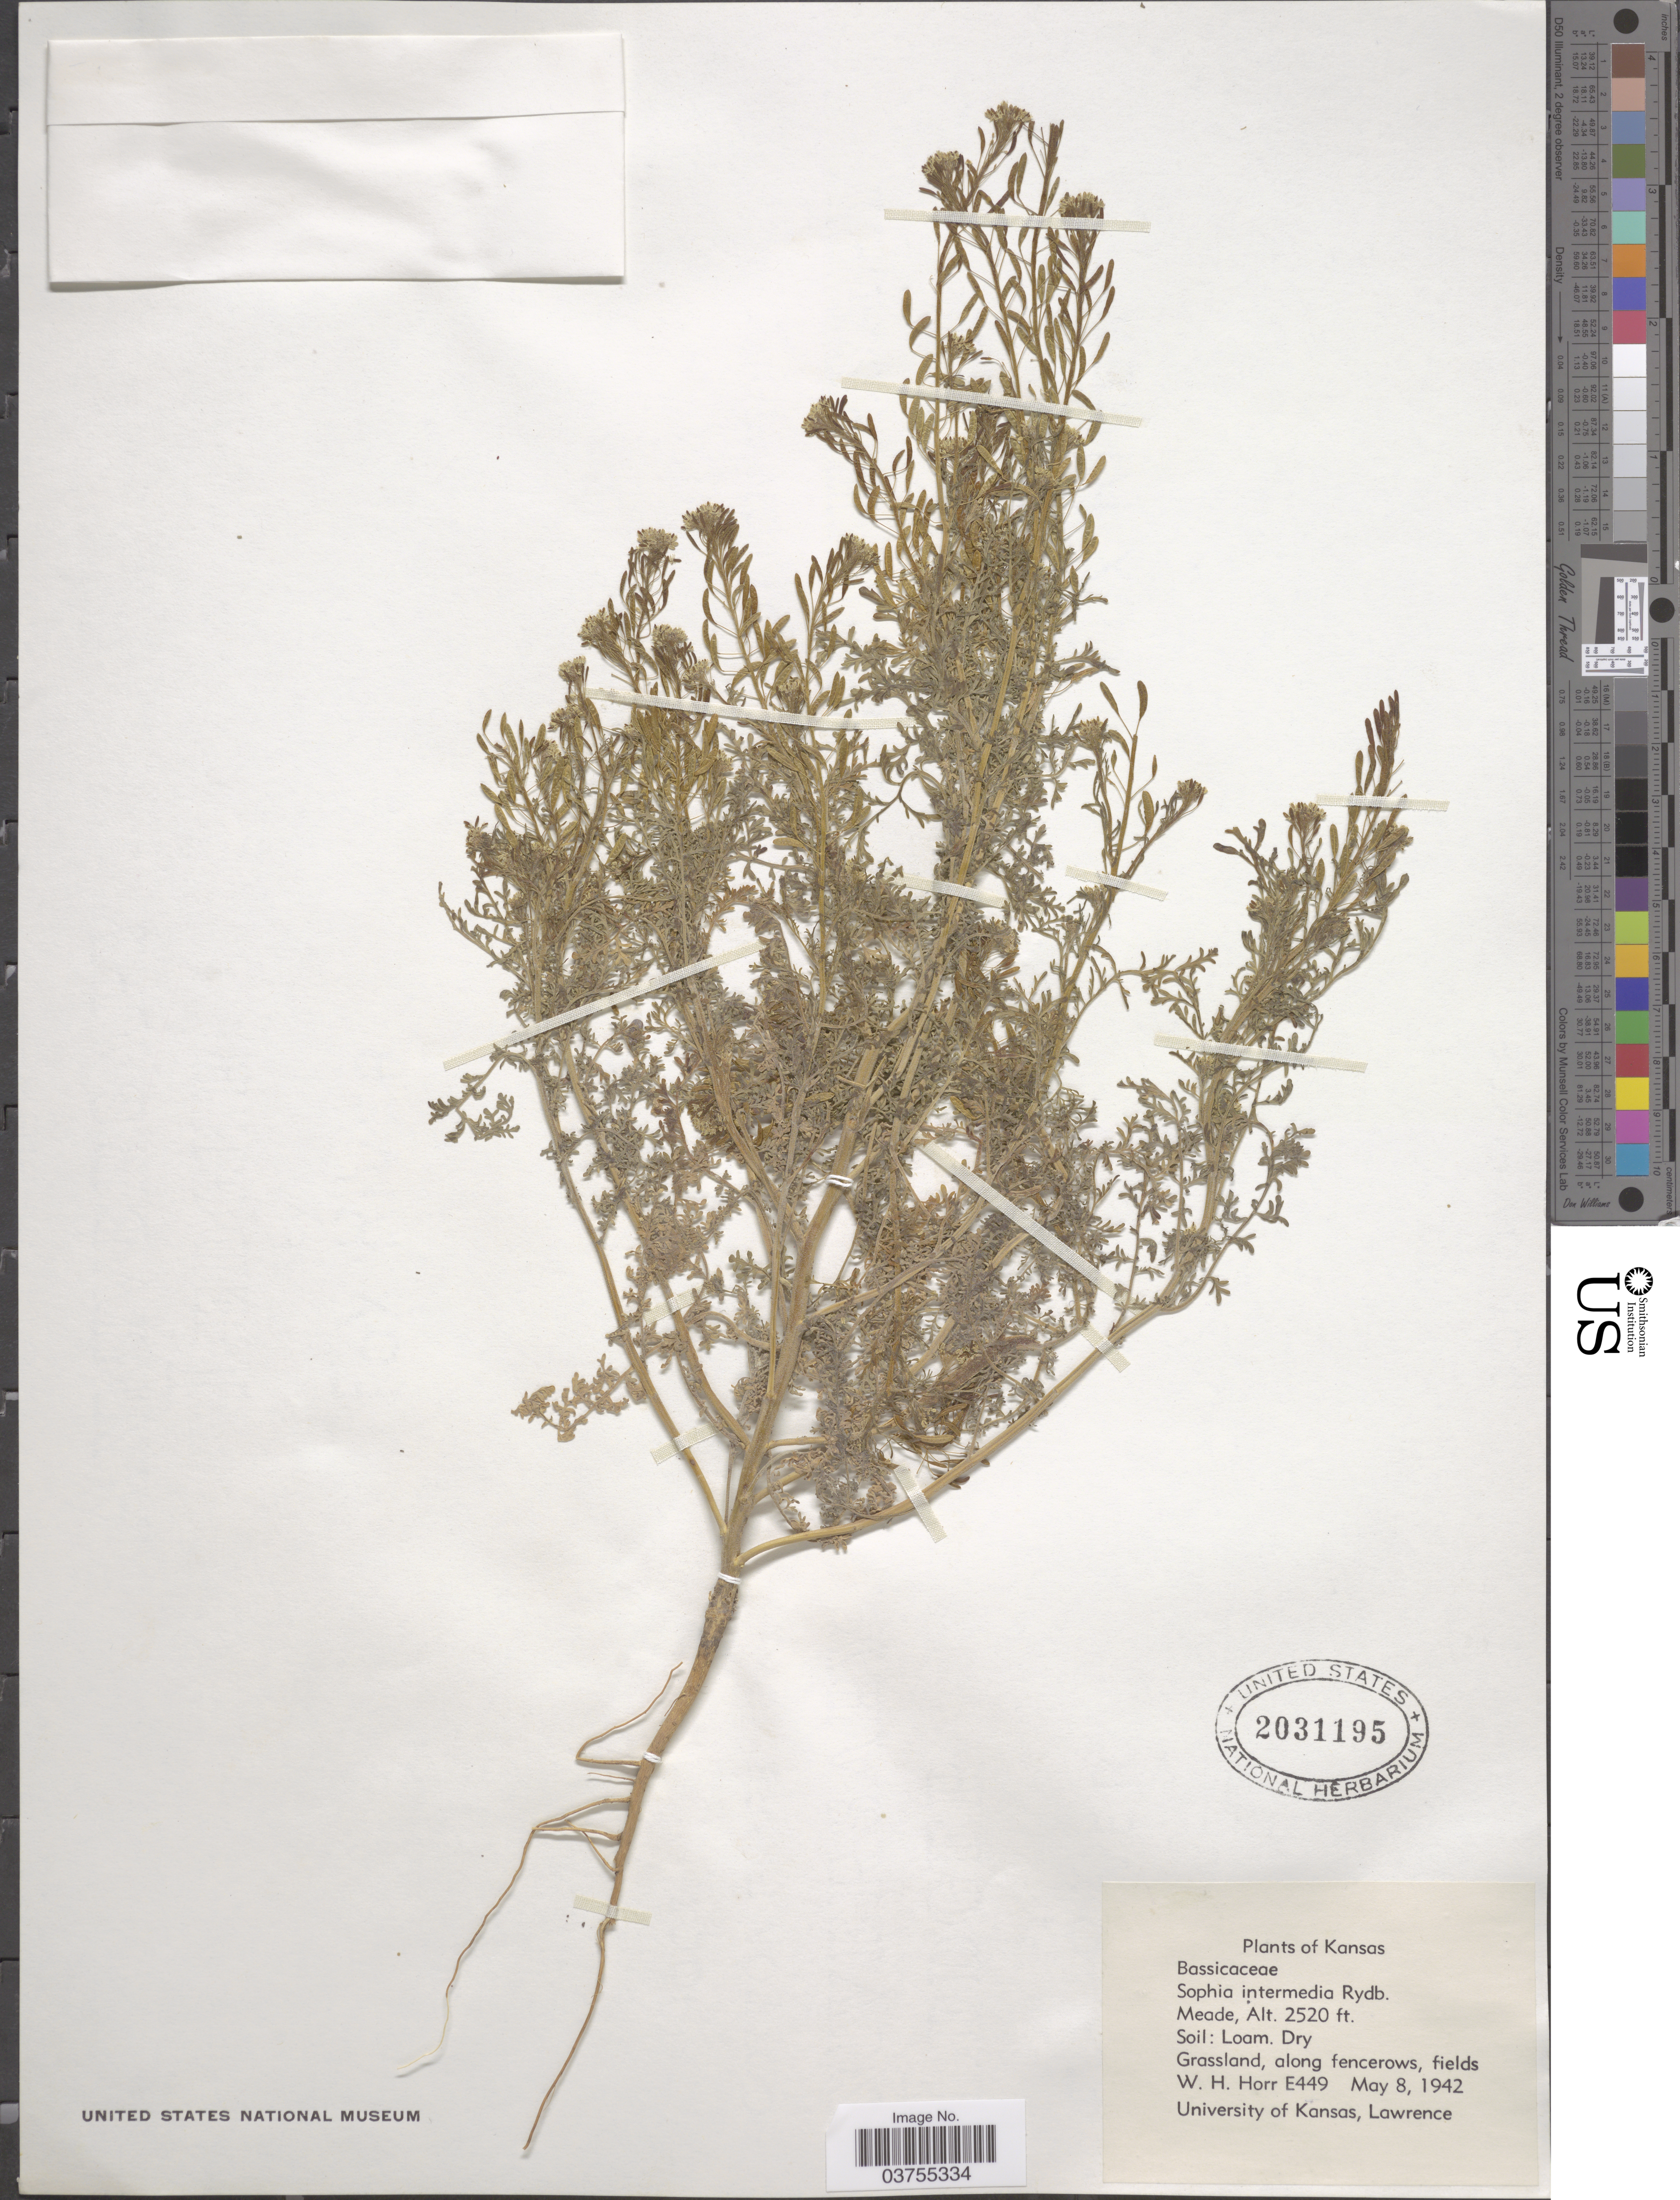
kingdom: Plantae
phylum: Tracheophyta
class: Magnoliopsida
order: Brassicales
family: Brassicaceae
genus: Descurainia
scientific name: Descurainia sp.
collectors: W. H. Horr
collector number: E449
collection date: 1942-05-08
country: United States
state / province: Kansas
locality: Meade.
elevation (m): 768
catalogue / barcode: US 2031195